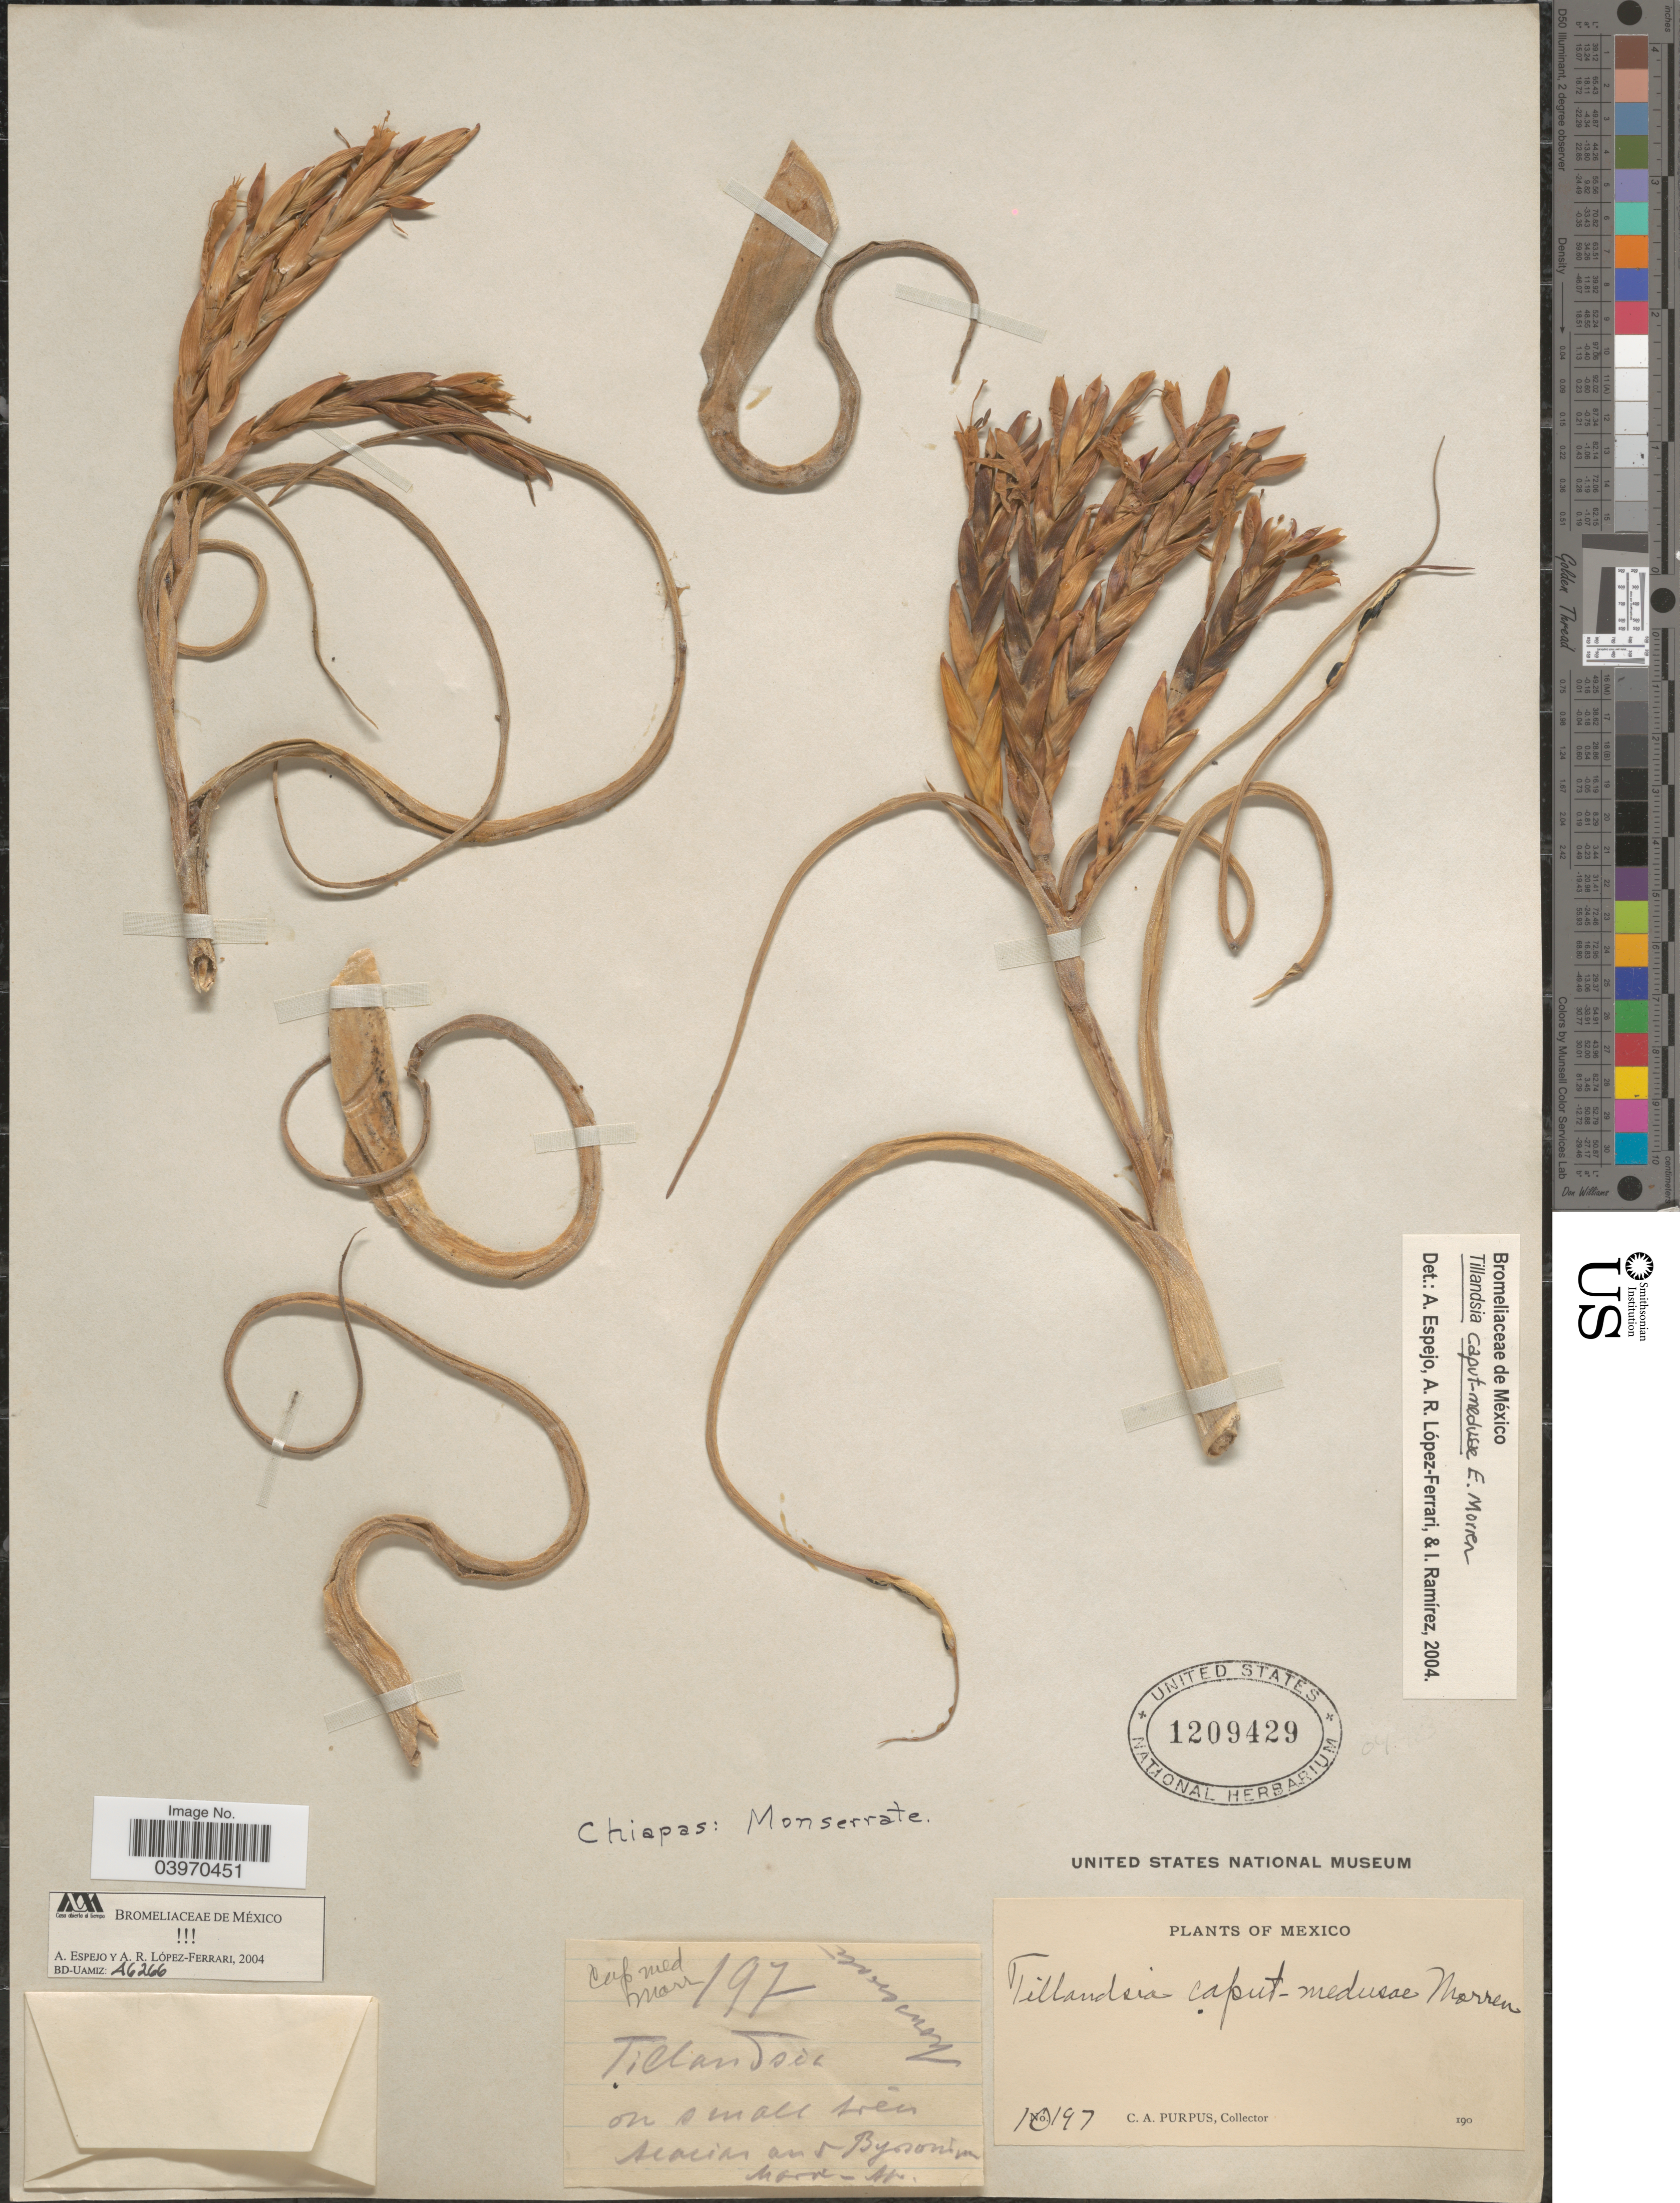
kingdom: Plantae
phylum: Tracheophyta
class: Liliopsida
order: Poales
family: Bromeliaceae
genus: Tillandsia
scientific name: Tillandsia caput-medusae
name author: É. Morren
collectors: C. A. Purpus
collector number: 10197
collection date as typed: March-Apr 190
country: Mexico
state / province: Chiapas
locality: Monserrate.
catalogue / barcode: US 1209429